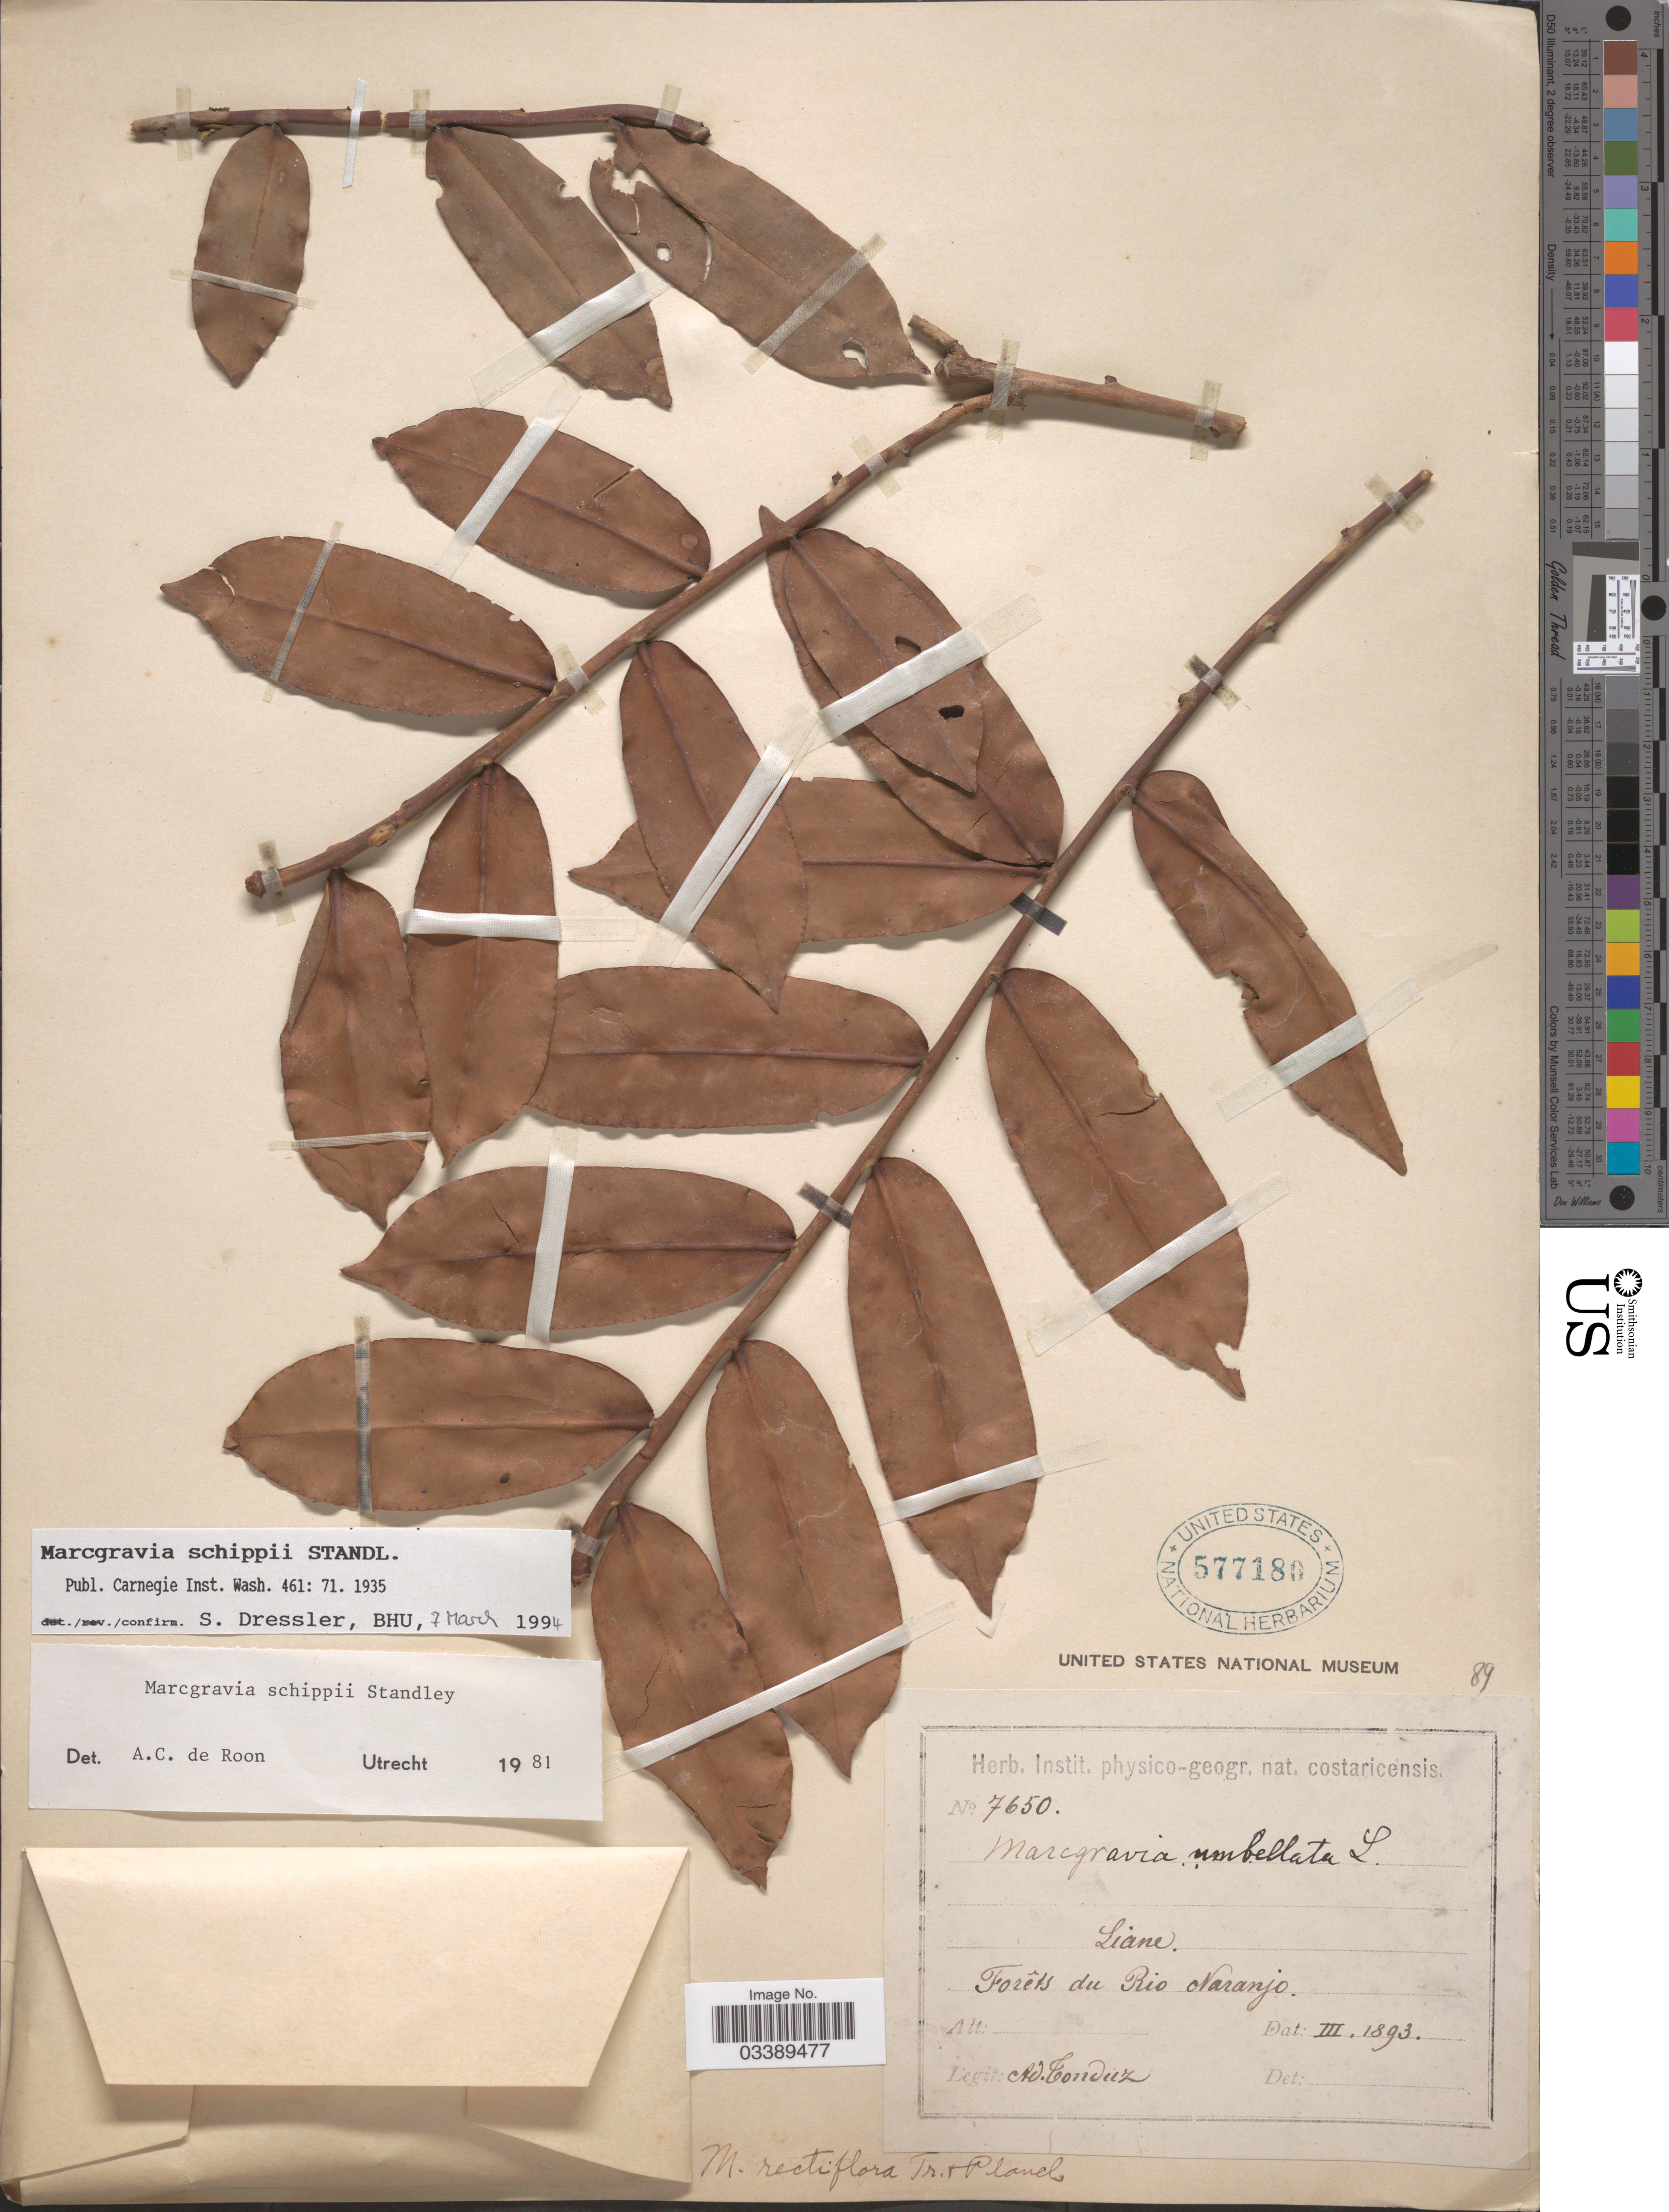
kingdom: Plantae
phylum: Tracheophyta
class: Magnoliopsida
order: Ericales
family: Marcgraviaceae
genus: Marcgravia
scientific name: Marcgravia schippii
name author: Standl.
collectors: A. Tonduz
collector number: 7650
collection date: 1893-03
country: Costa Rica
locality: Forêts du Rio Naranjo.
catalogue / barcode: US 577180